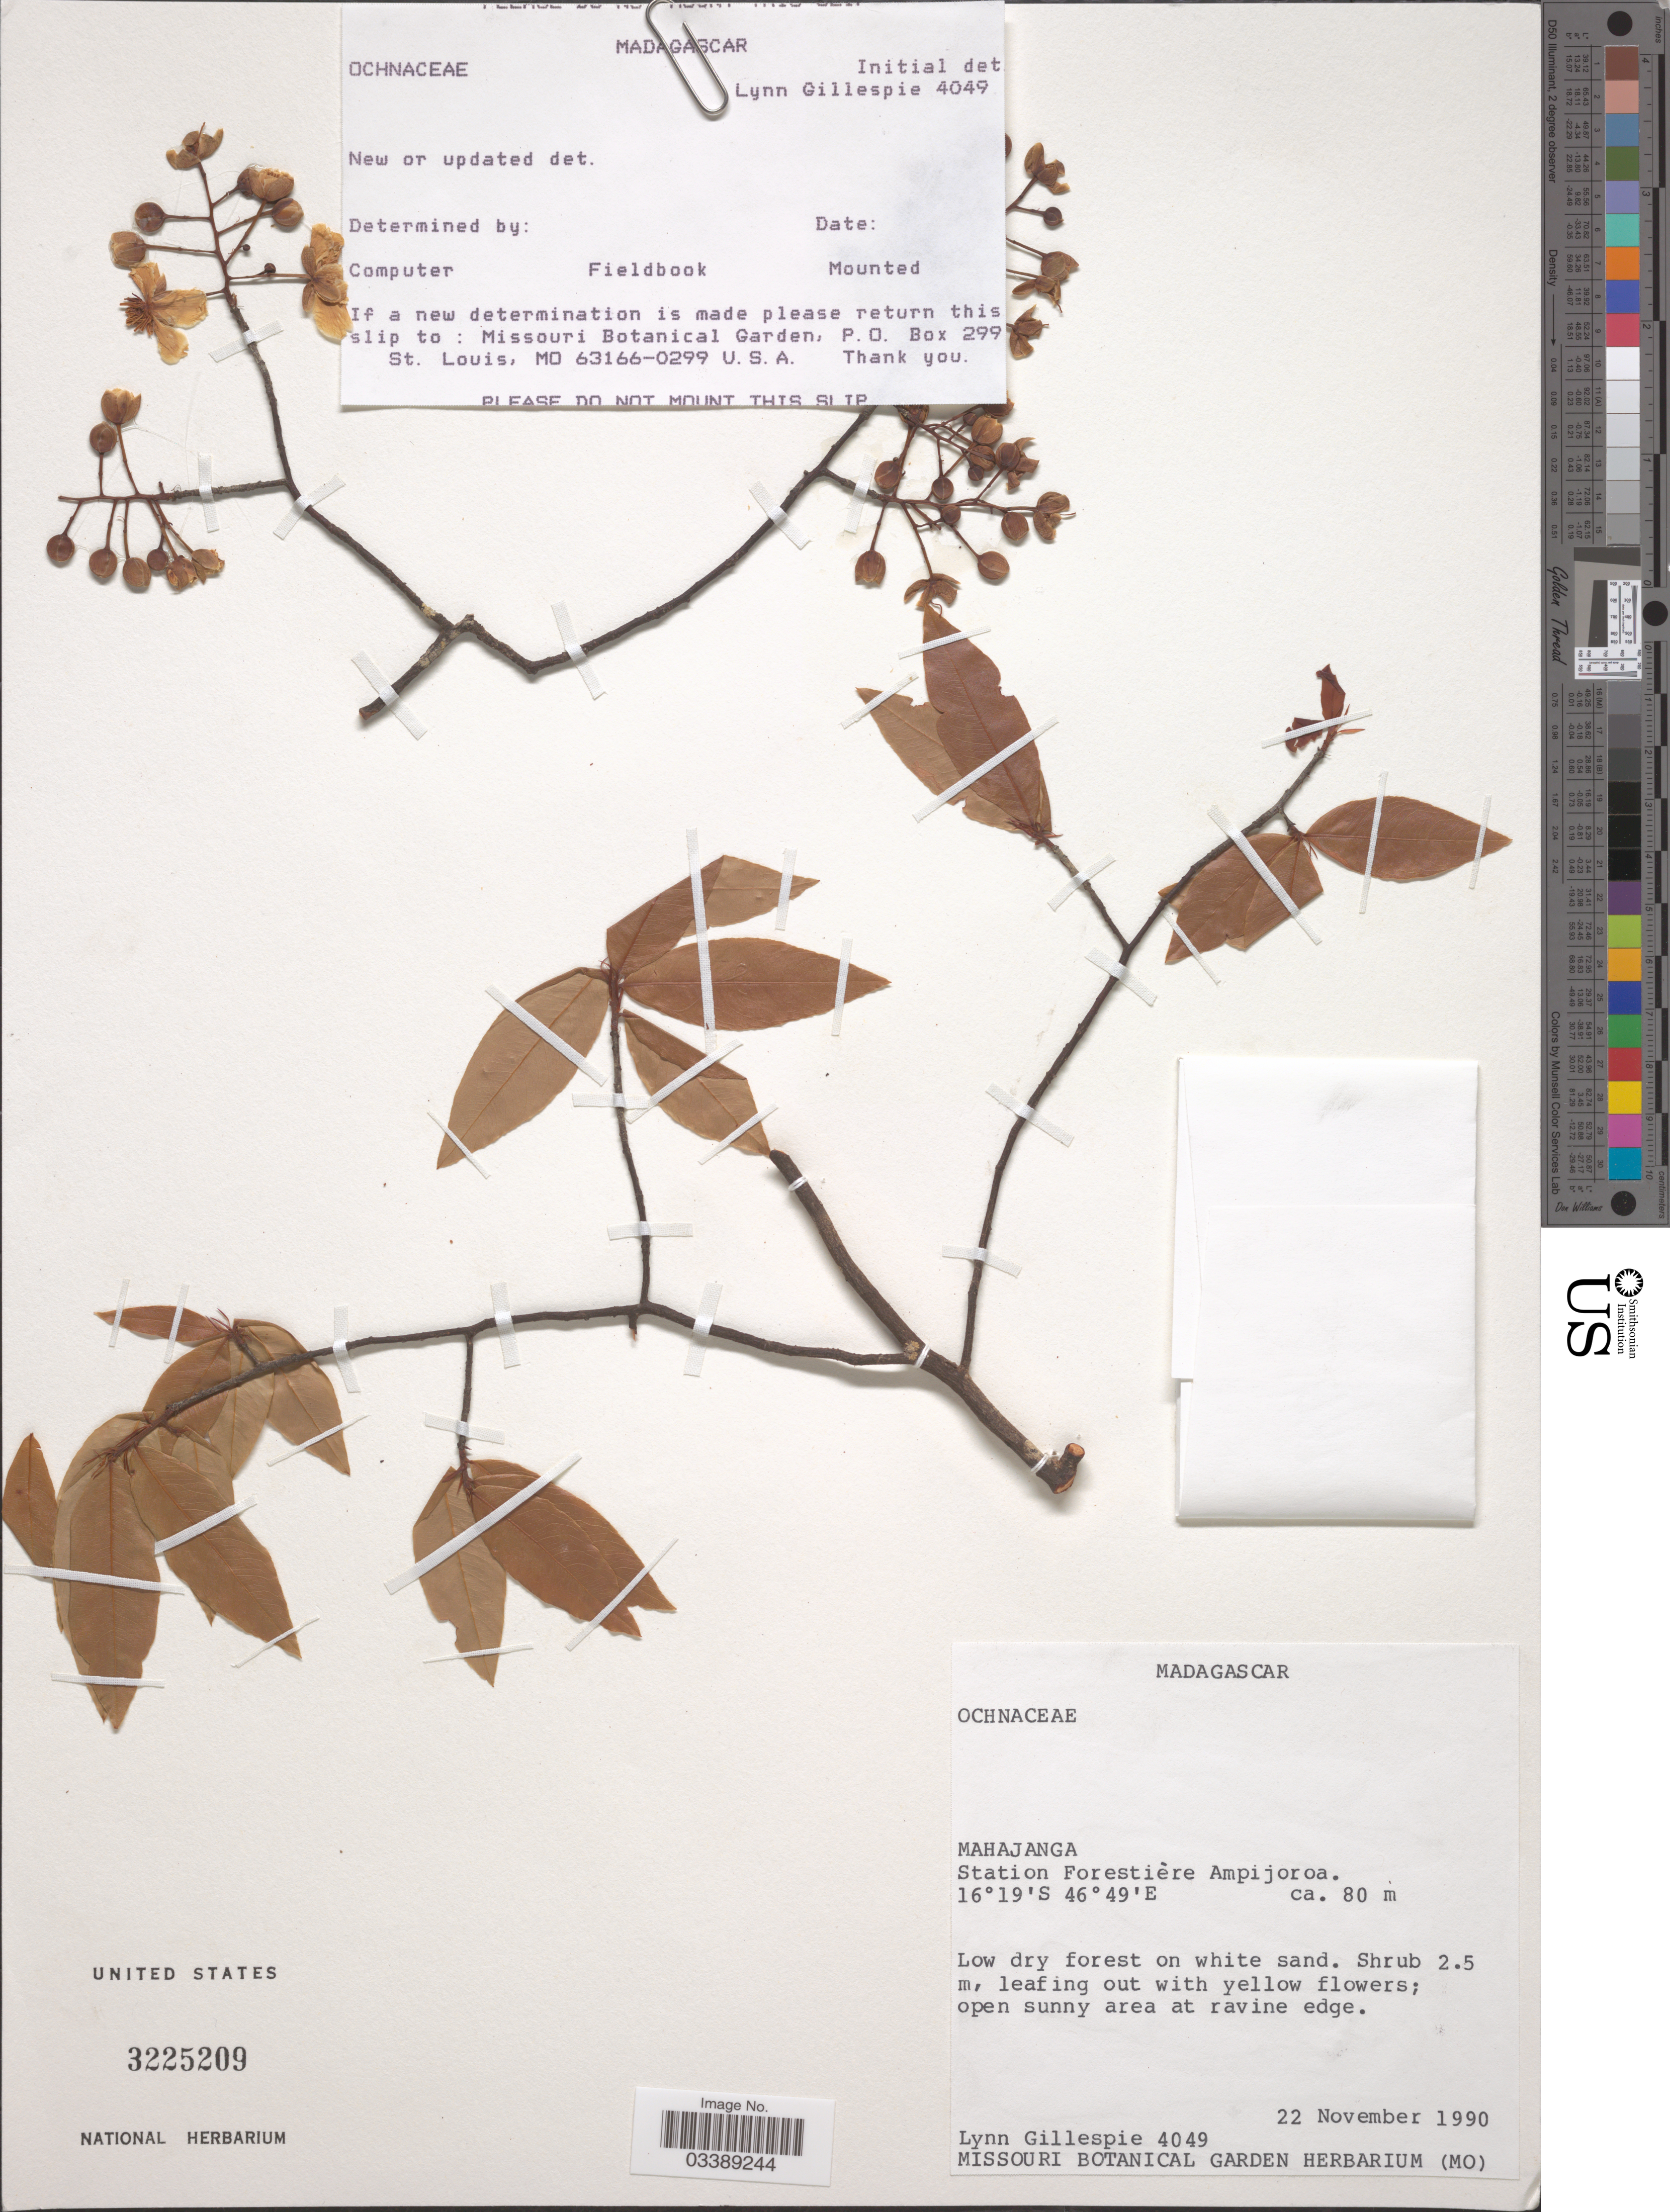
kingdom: Plantae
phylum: Tracheophyta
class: Magnoliopsida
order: Malpighiales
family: Ochnaceae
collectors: L. J. Gillespie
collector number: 4049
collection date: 1990-11-22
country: Madagascar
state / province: Boeny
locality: Station Forestière Ampijoroa.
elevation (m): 80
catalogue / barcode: US 3225209